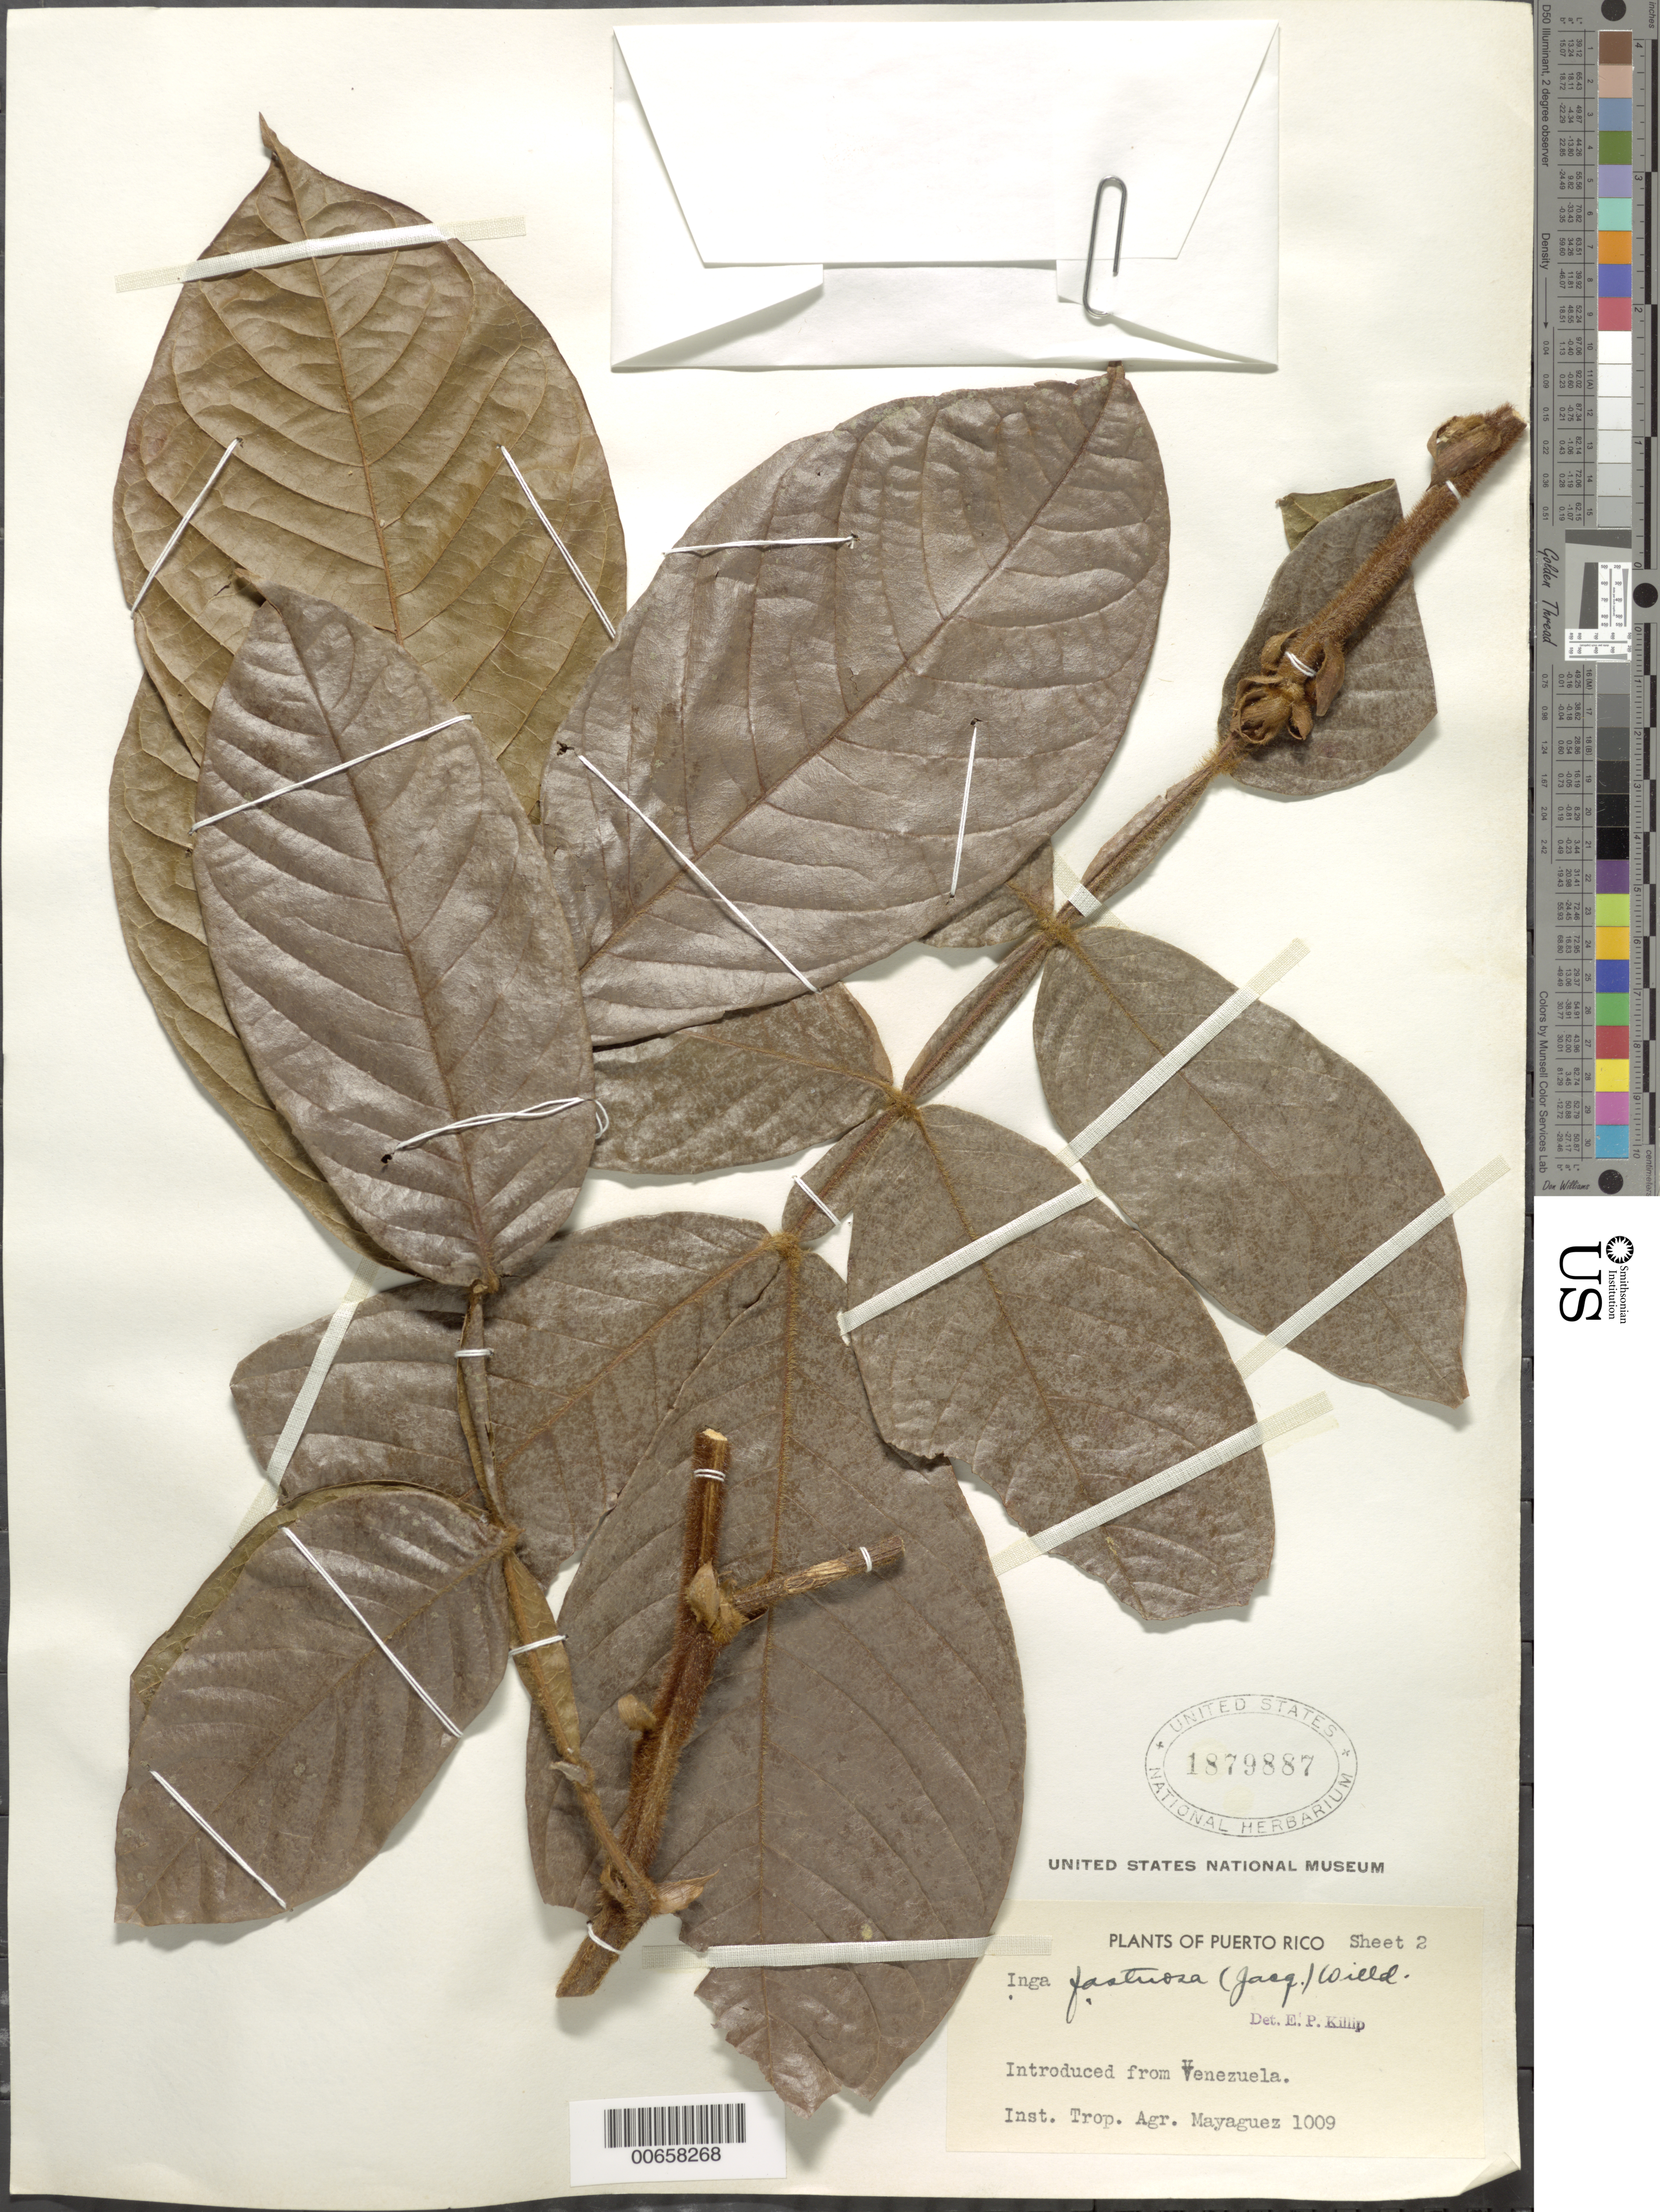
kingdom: Plantae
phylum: Tracheophyta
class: Magnoliopsida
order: Fabales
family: Fabaceae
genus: Inga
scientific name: Inga fastuosa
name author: (Jacq.) Willd.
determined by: Killip, Ellsworth P.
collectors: J. Otero & L. E. Gregory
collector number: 1009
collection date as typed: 06 Apr 1945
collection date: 1945-04-06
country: Puerto Rico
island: Greater Antilles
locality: Mayaguez, La Carmelita, Bo. Anon, Ponce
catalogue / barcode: US 1879887